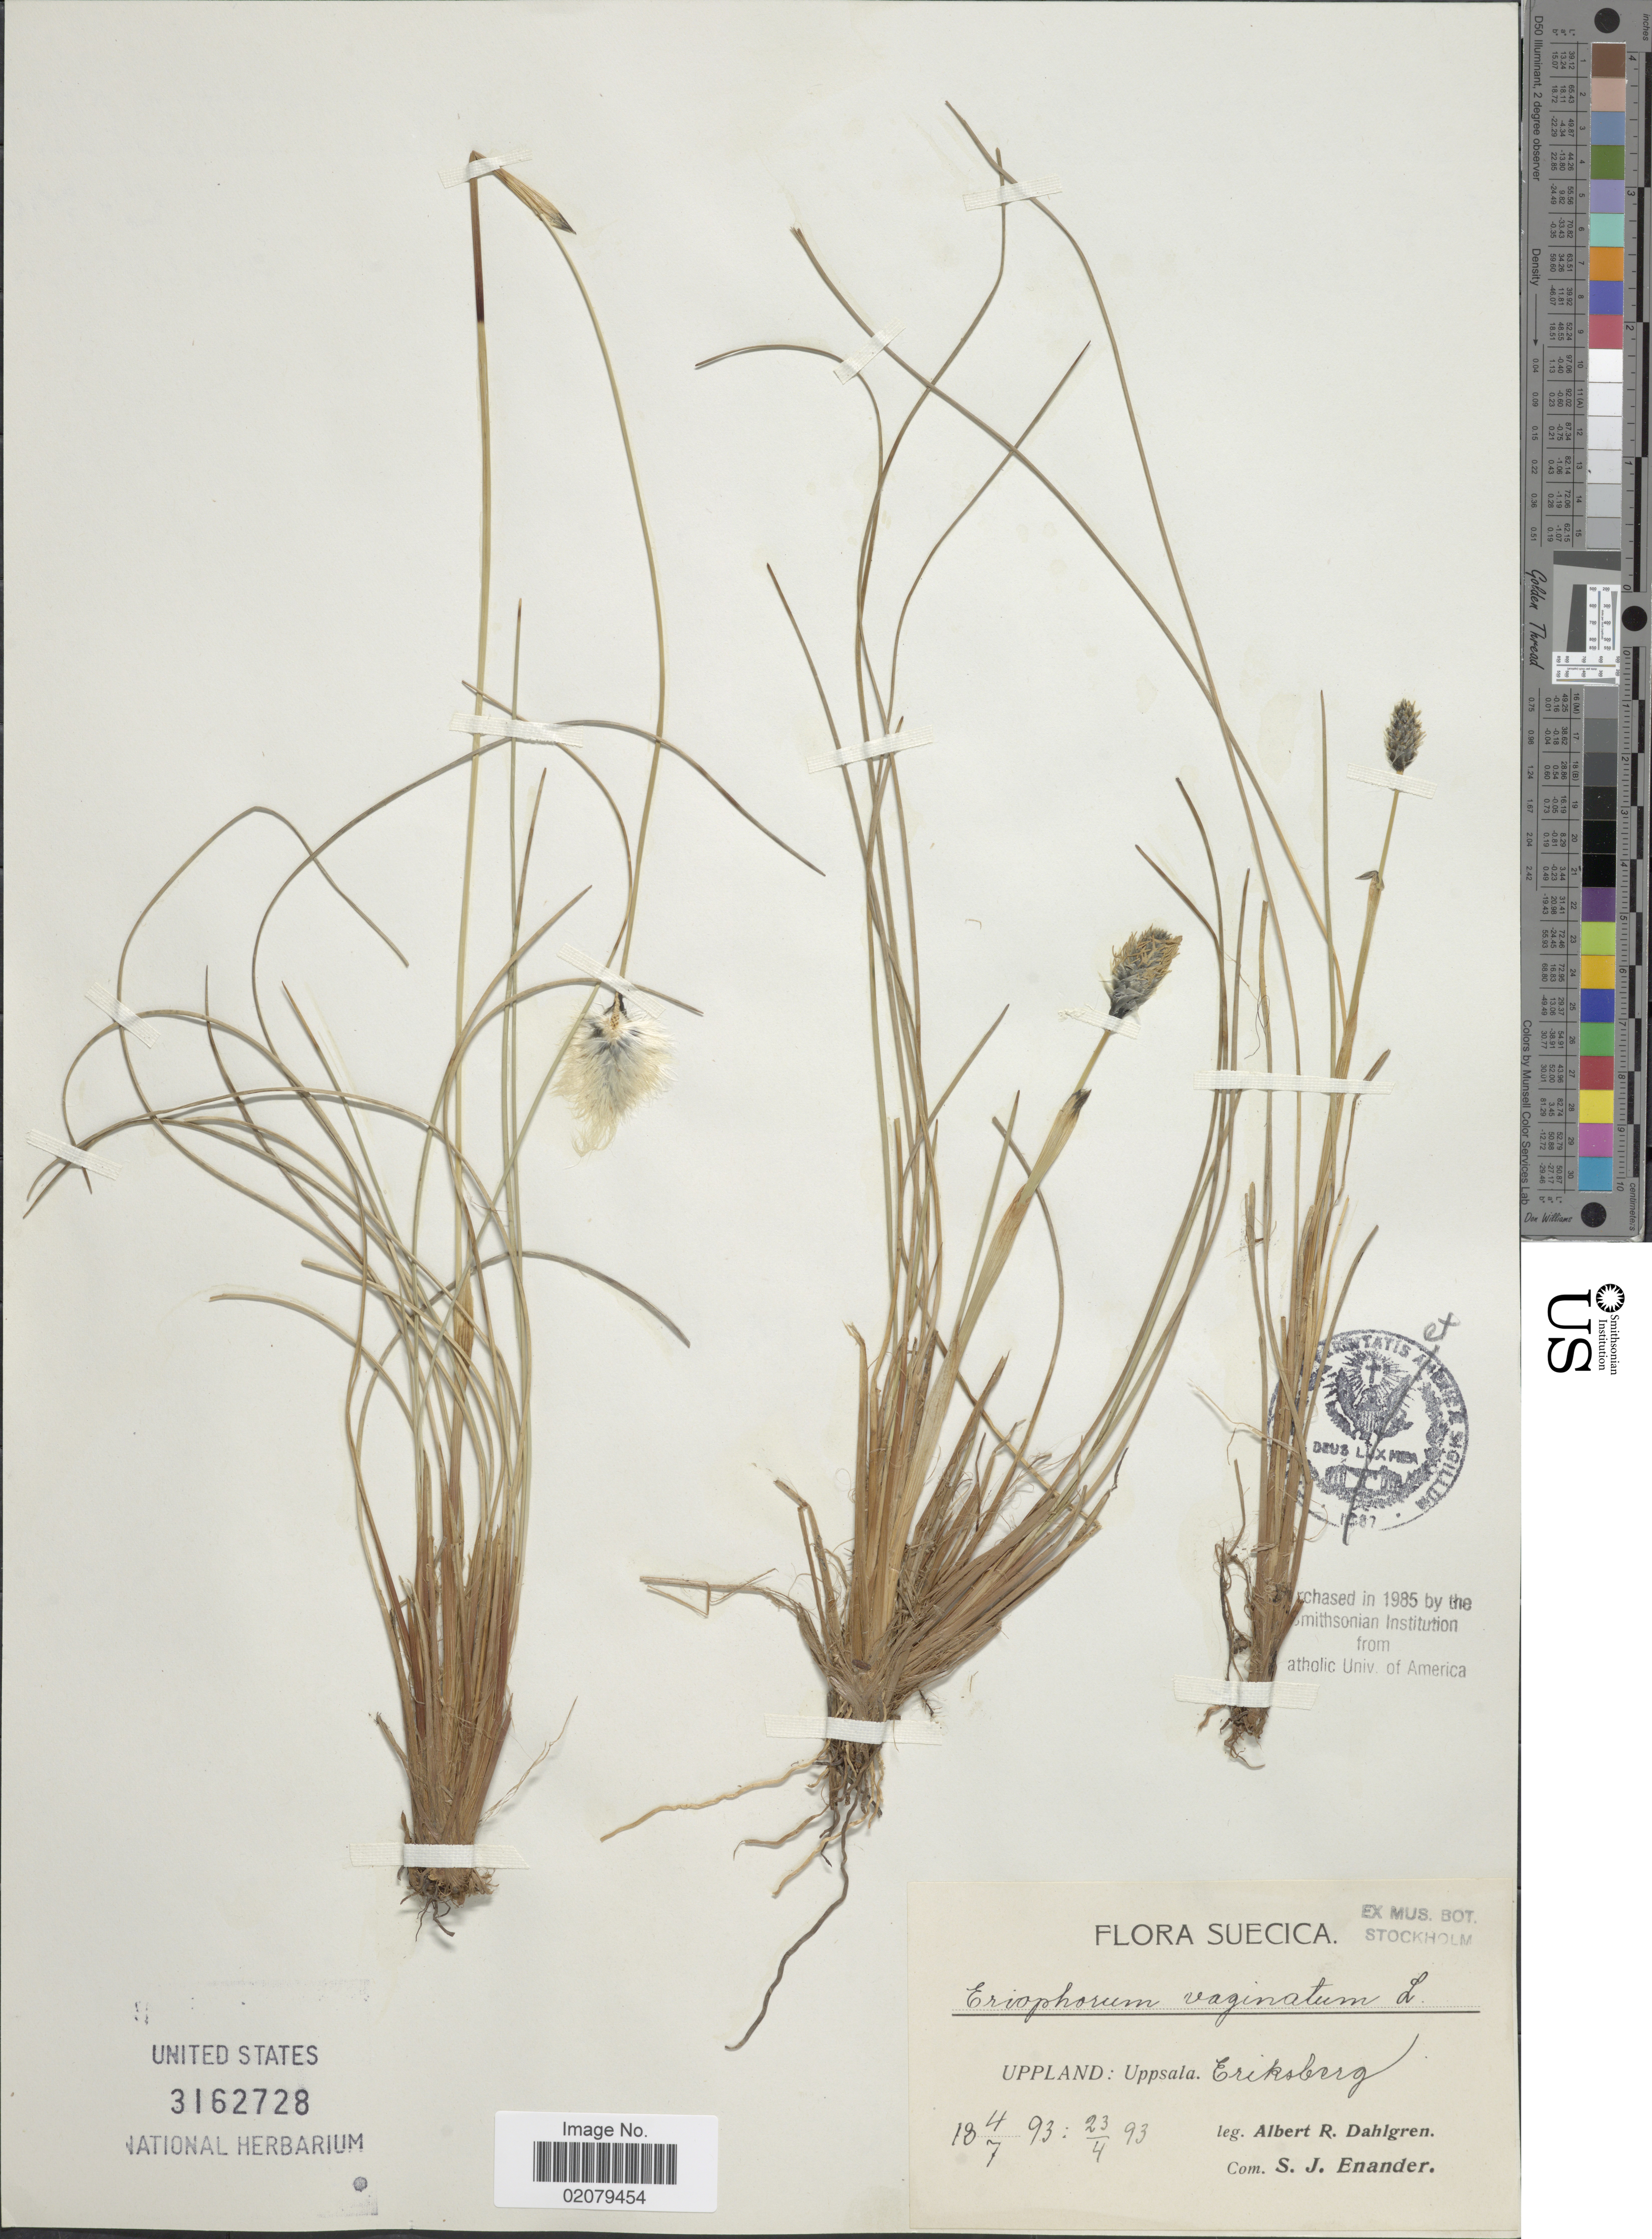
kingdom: Plantae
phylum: Tracheophyta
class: Liliopsida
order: Poales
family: Cyperaceae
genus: Eriophorum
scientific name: Eriophorum vaginatum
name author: L.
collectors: A. Dahlgren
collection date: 1893-04-23/1893-07-04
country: Sweden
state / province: Uppsala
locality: Suecica, Uppland: Uppsala, Eriksberg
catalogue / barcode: US 3162728